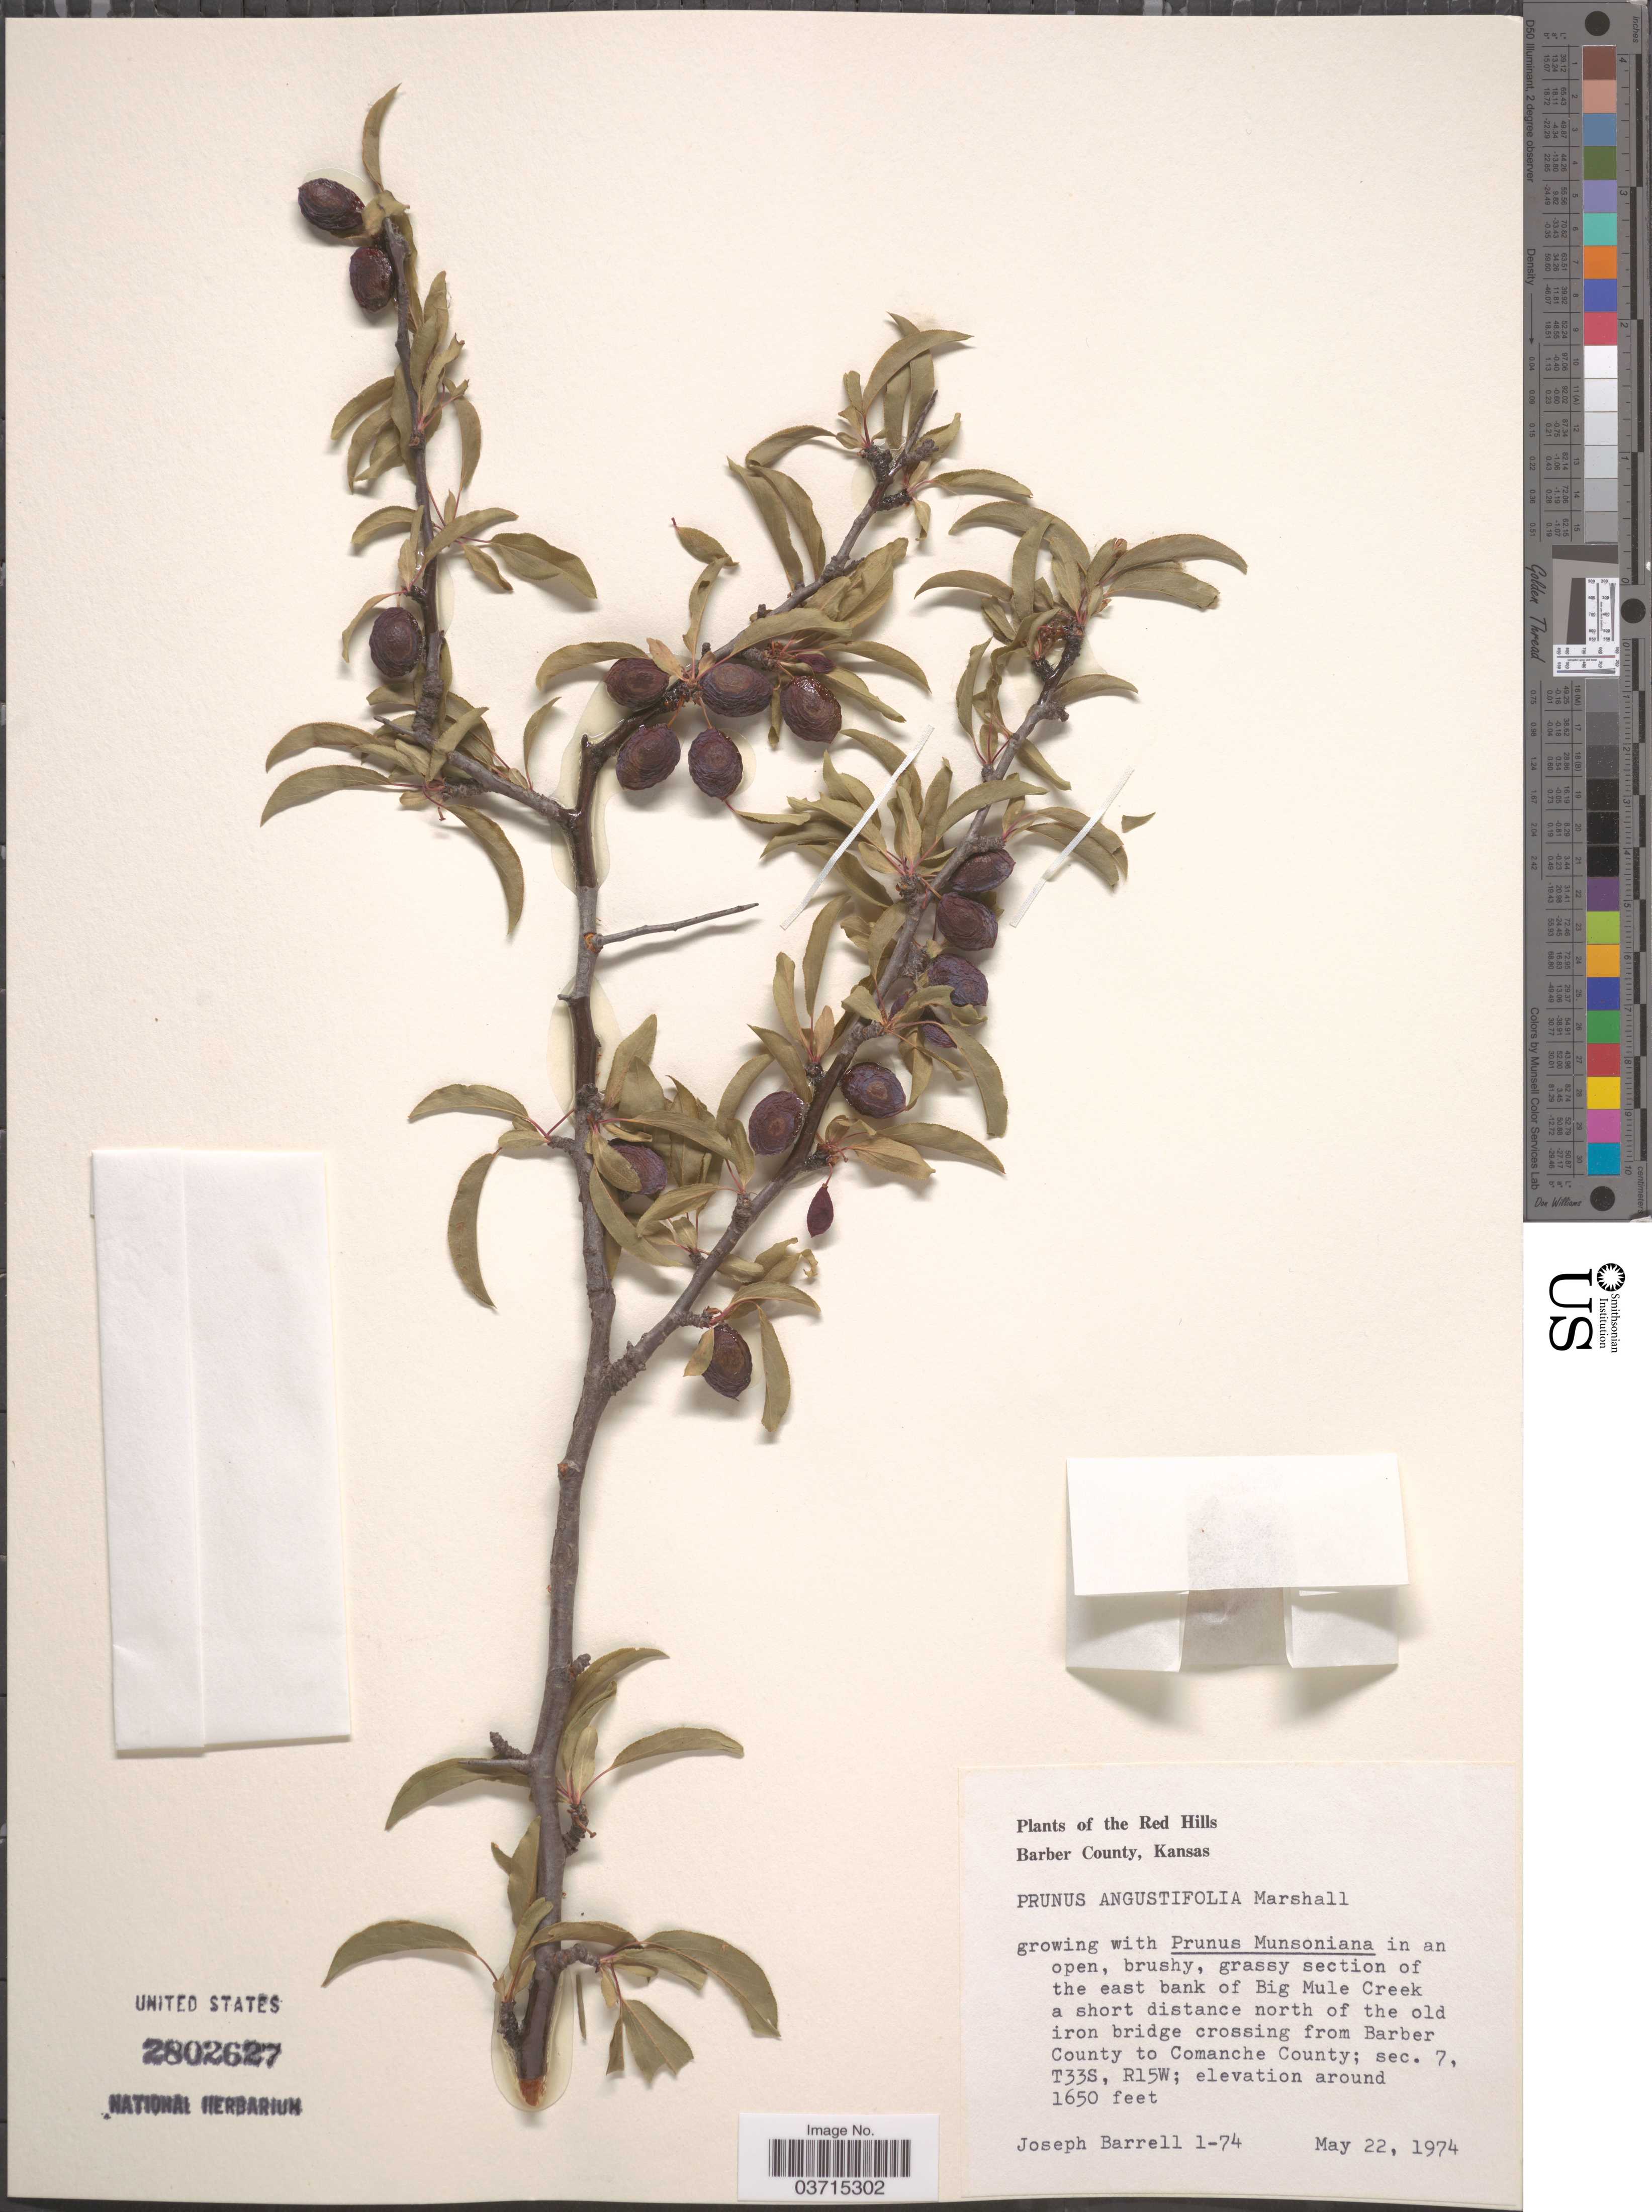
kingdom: Plantae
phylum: Tracheophyta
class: Magnoliopsida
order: Rosales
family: Rosaceae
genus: Prunus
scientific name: Prunus angustifolia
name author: Marshall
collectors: J. Barrell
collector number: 1-74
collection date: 1974-05-22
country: United States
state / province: Kansas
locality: The Red Hills, Barber County. Grassy section of the east bank of Big Mule Creek a short distance north of the old iron bridge crossing from Barber County to Comache County; sec. 7, T33S, R15W.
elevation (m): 503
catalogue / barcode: US 2802627